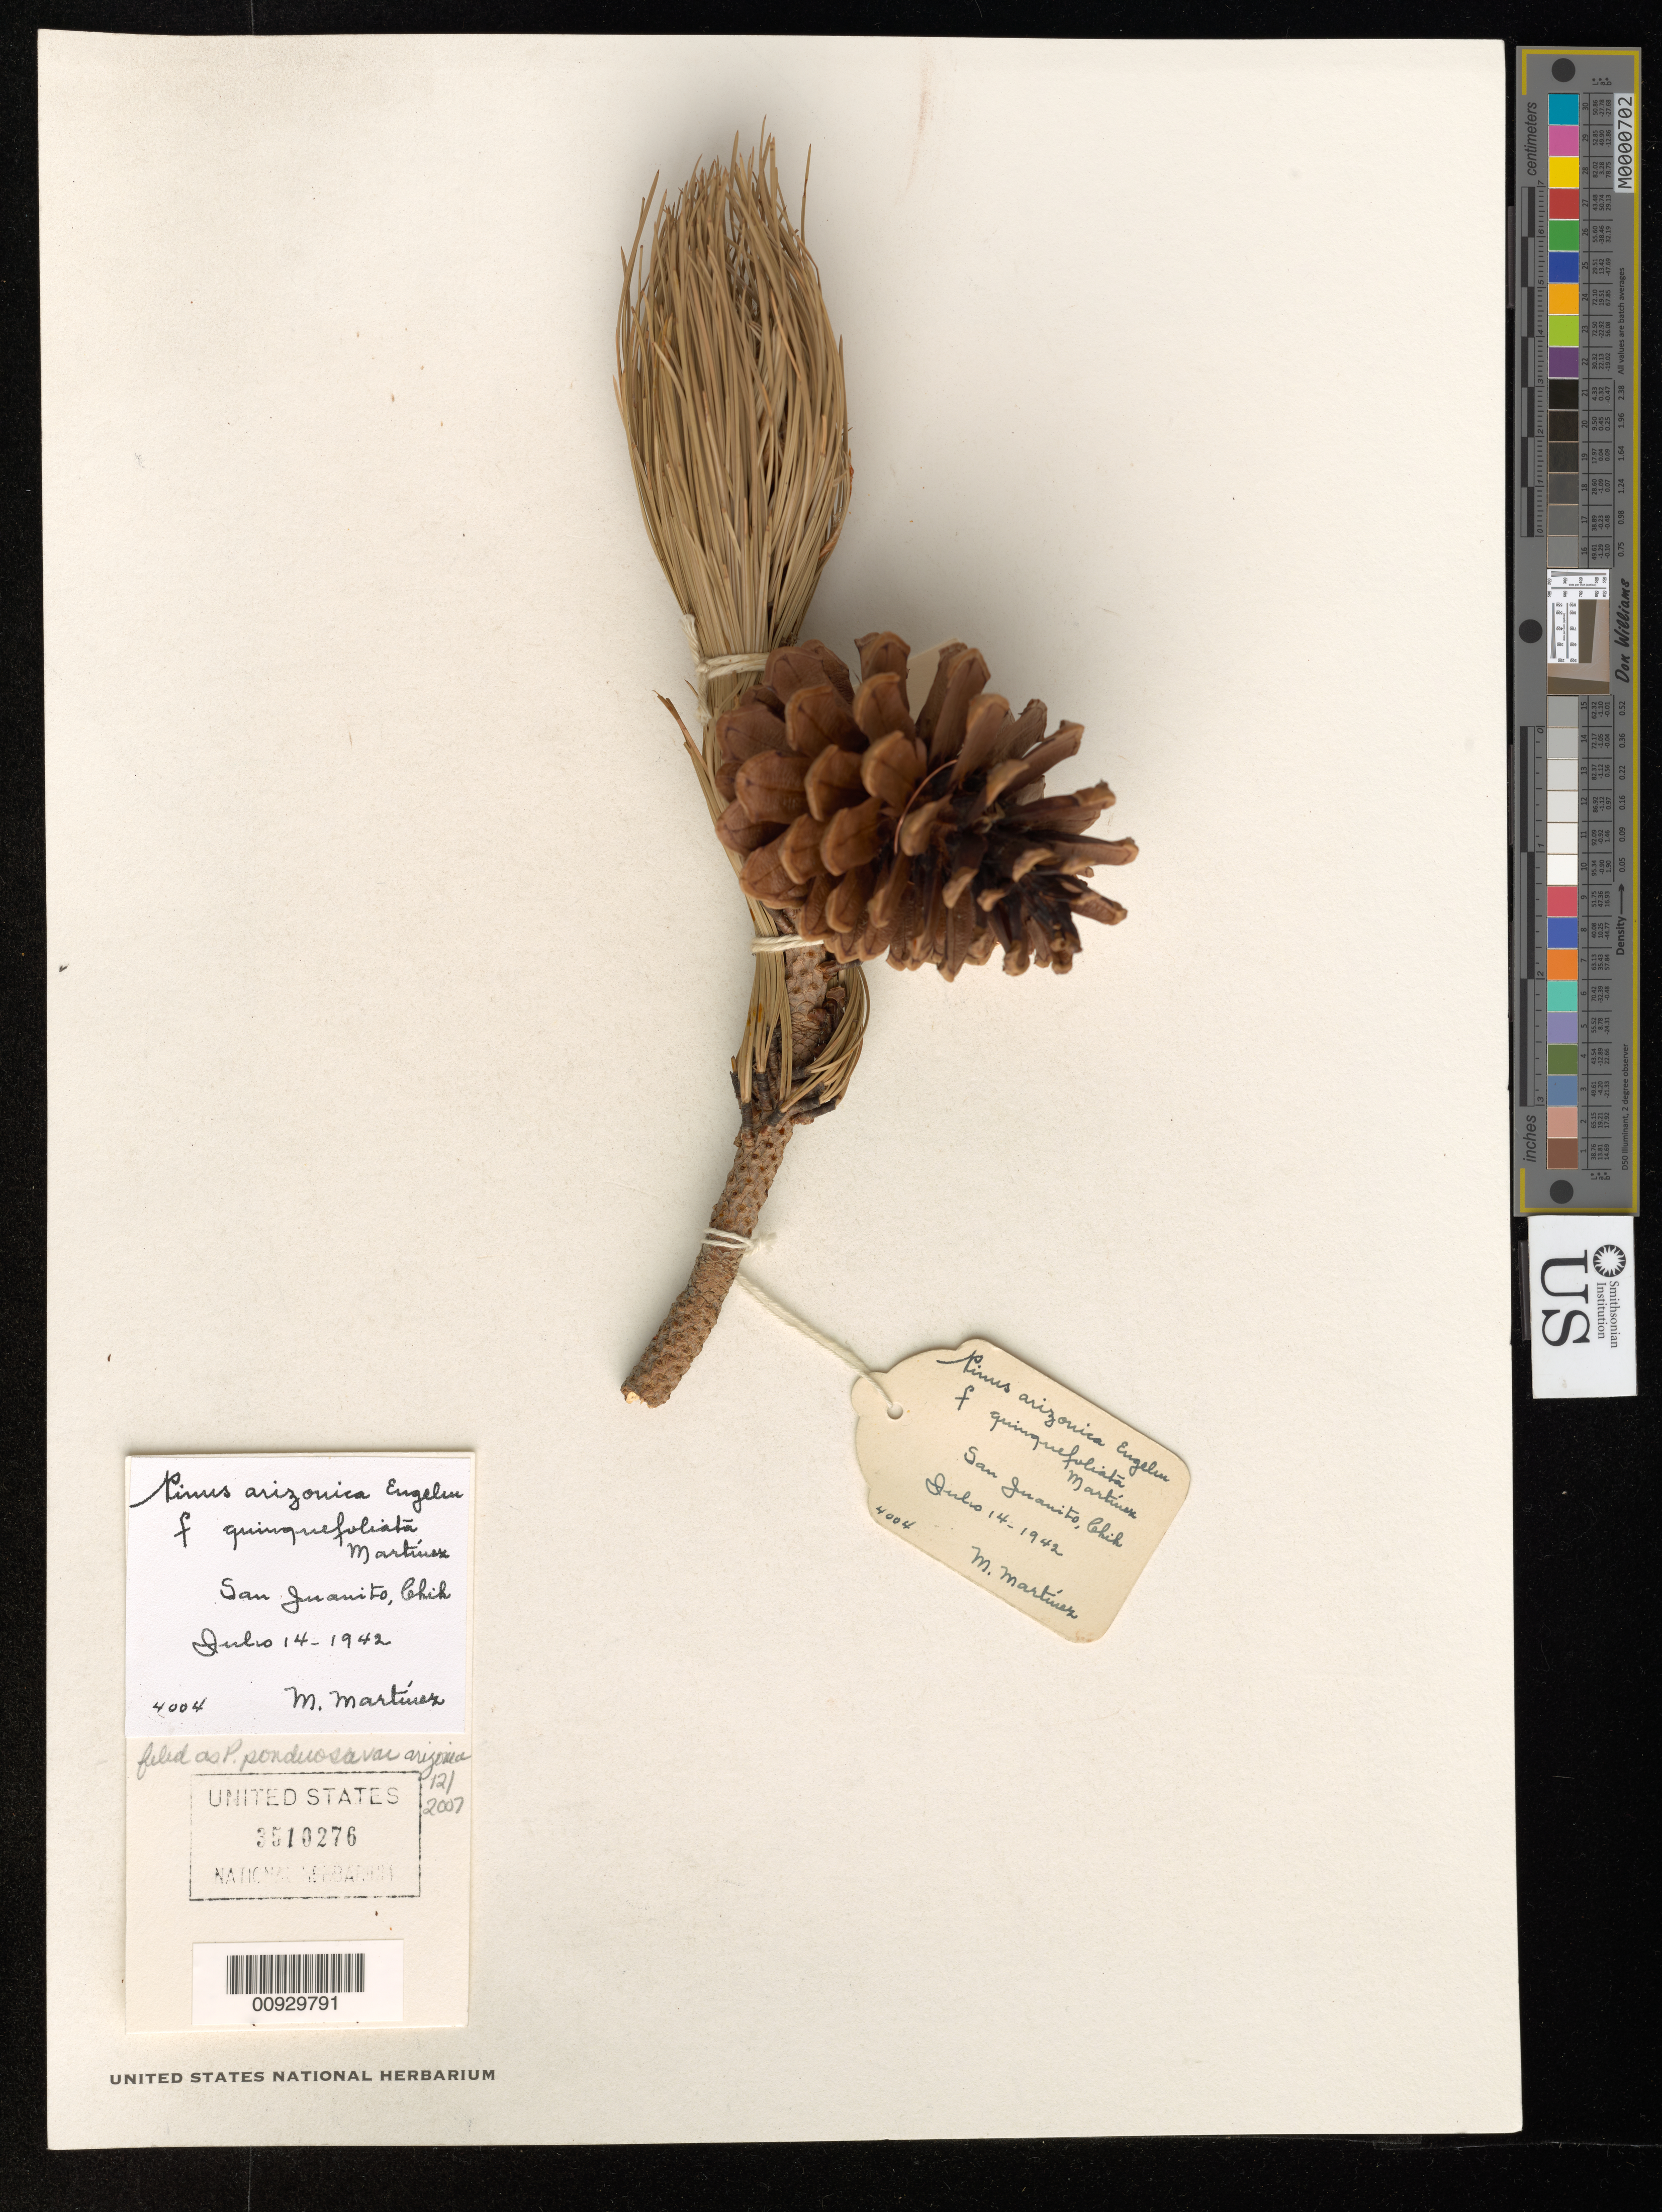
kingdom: Plantae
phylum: Tracheophyta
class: Pinopsida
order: Pinales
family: Pinaceae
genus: Pinus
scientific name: Pinus ponderosa var. arizonica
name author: (Engelm.) Shaw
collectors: M. Martinez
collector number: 4004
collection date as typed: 14 Jul 1942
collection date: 1942-07-14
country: Mexico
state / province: Chihuahua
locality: San Juanito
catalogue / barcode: US 3510276